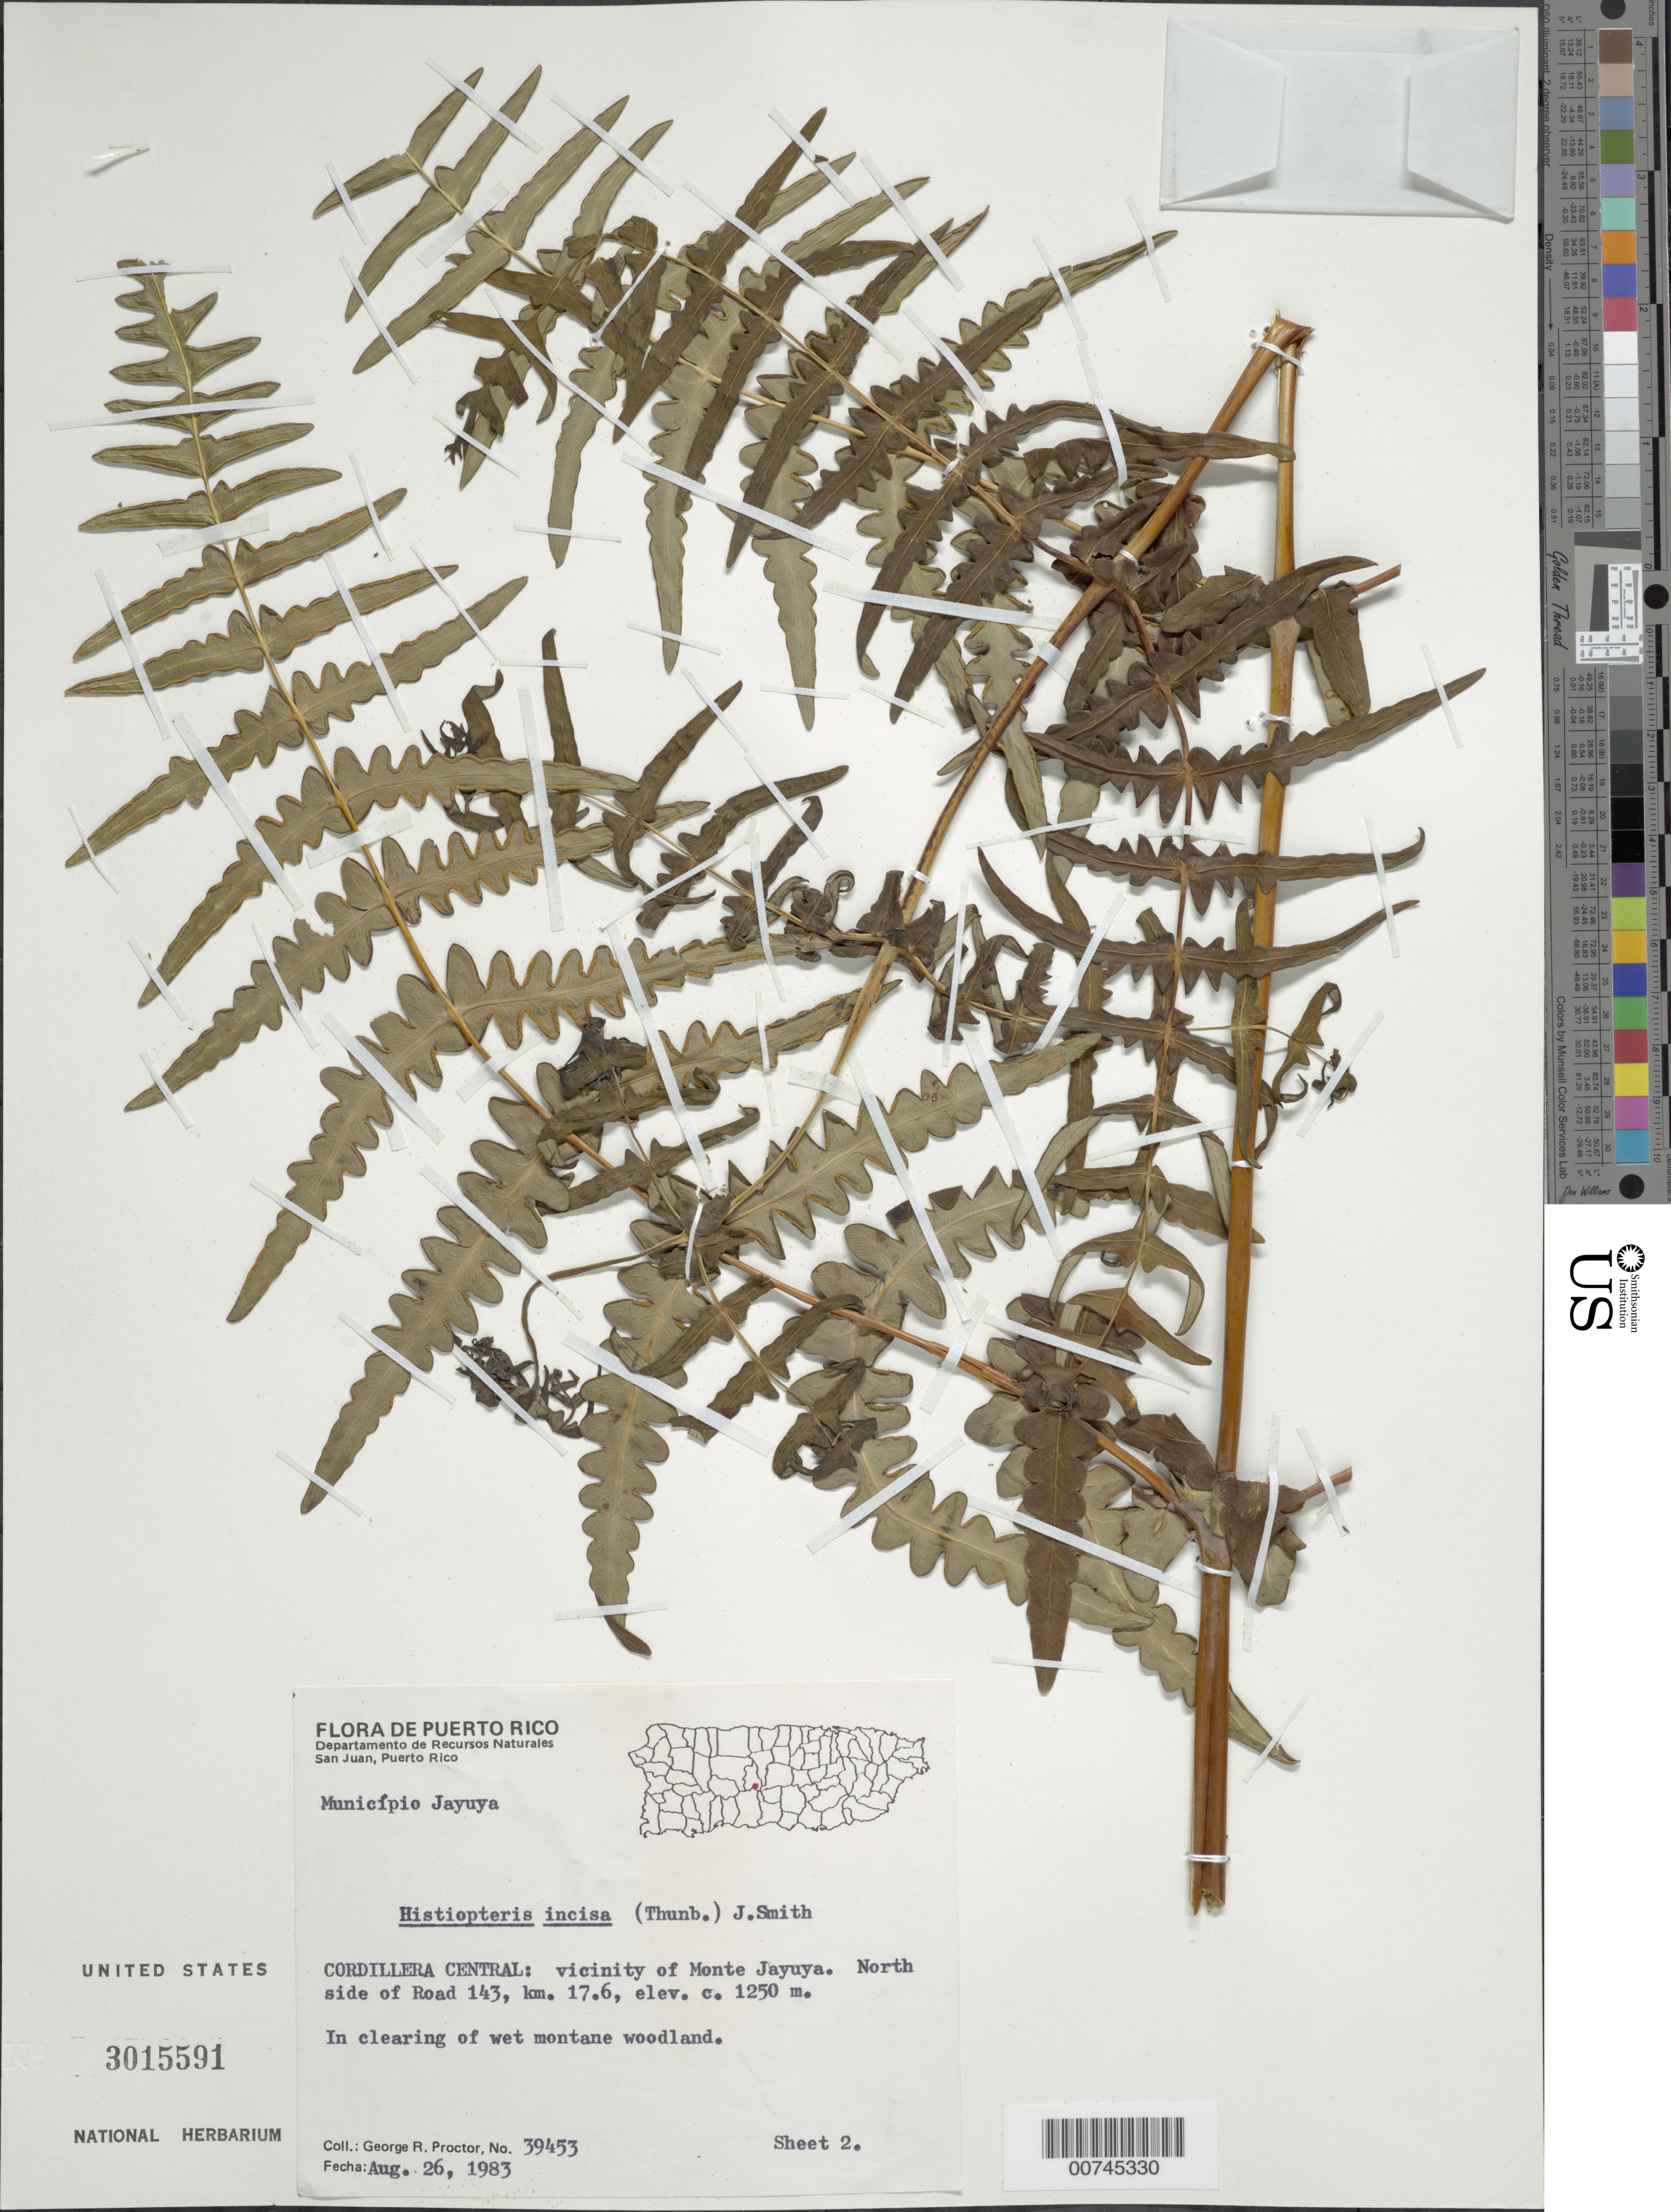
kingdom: Plantae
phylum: Tracheophyta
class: Polypodiopsida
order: Polypodiales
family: Dennstaedtiaceae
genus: Histiopteris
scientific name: Histiopteris incisa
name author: (Thunb.) J. Sm.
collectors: G. R. Proctor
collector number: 39456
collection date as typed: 26 Aug 1983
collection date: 1983-08-26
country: Puerto Rico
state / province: Jayuya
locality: Cordillera Central: vicinity of Monte Jayuya. North side of Road 143, km 17.6. Municipio Jayuya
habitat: In clearing of wet montane woodland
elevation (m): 1250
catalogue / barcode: US 3015591